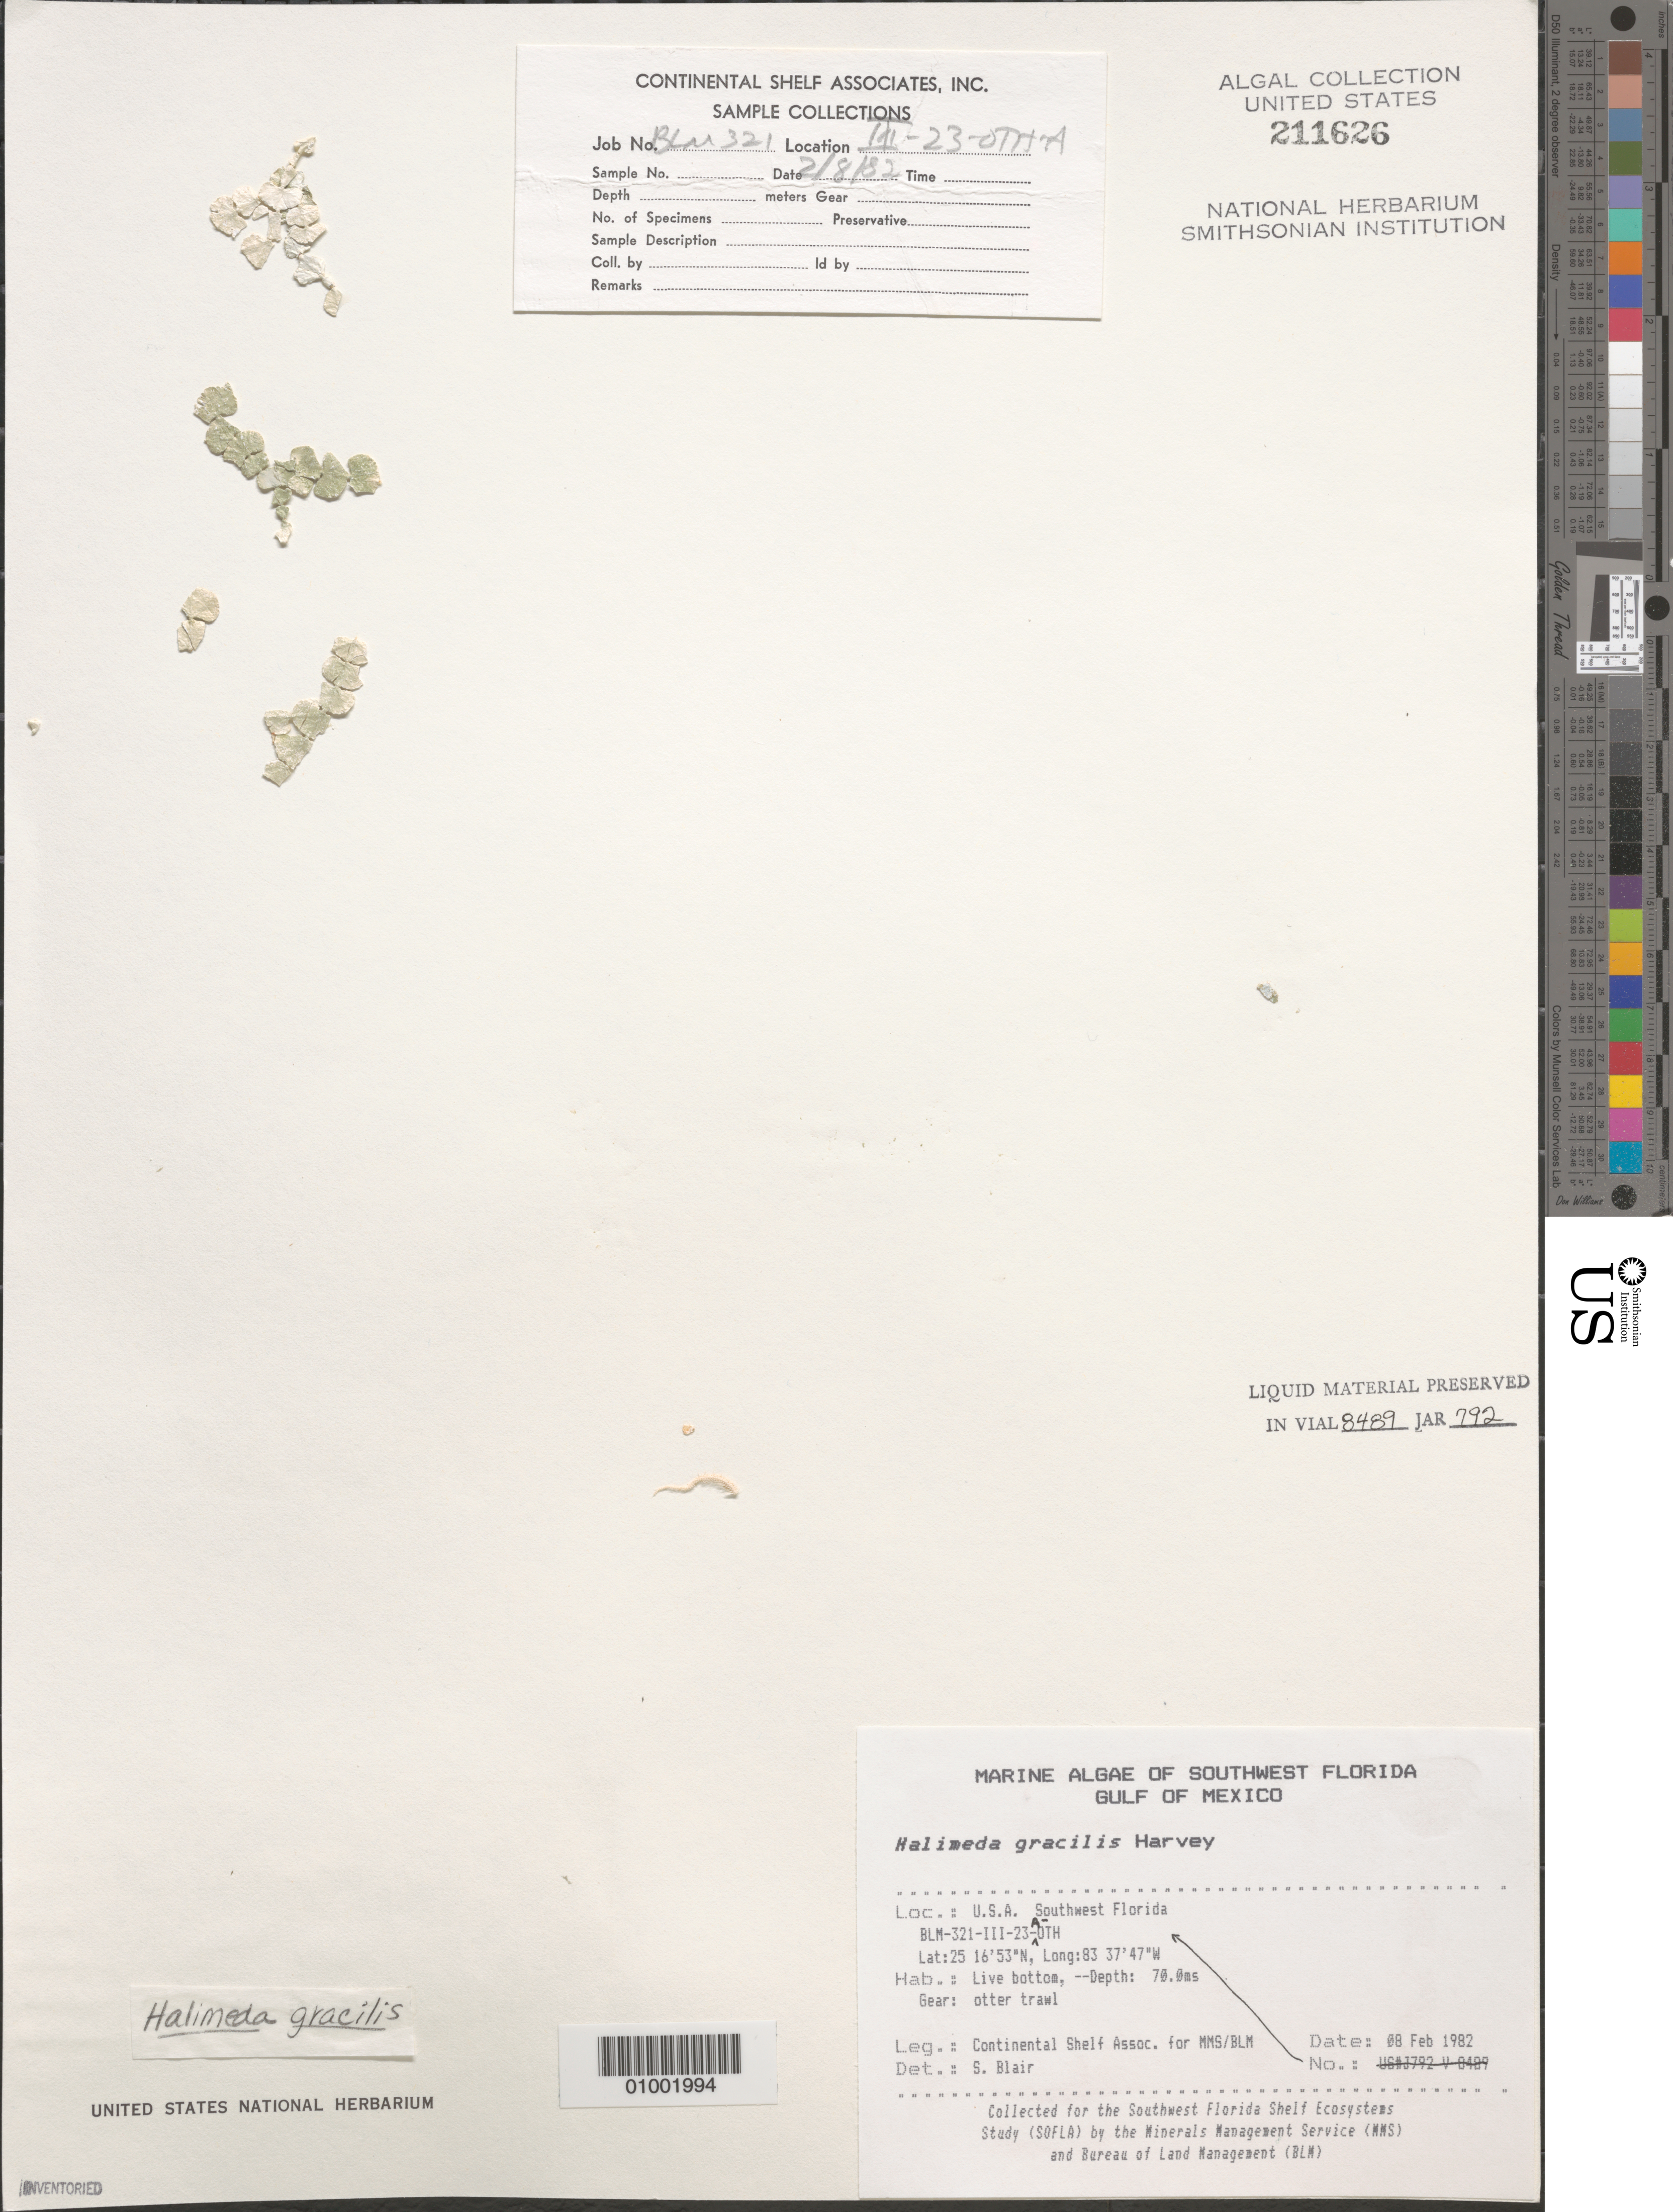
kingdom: Plantae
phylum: Chlorophyta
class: Ulvophyceae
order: Bryopsidales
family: Halimedaceae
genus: Halimeda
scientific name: Halimeda gracilis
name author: Harv. ex J. Agardh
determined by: Blair, S. M.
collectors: Continental Shelf Associates for the MMS/BLM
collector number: BLM-321-III-23-A-OTH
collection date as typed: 08 Feb 1982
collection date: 1982-02-08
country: United States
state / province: Florida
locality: Gulf of Mexico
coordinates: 25 16'53"N, 83 37'47"W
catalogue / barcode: US 211626